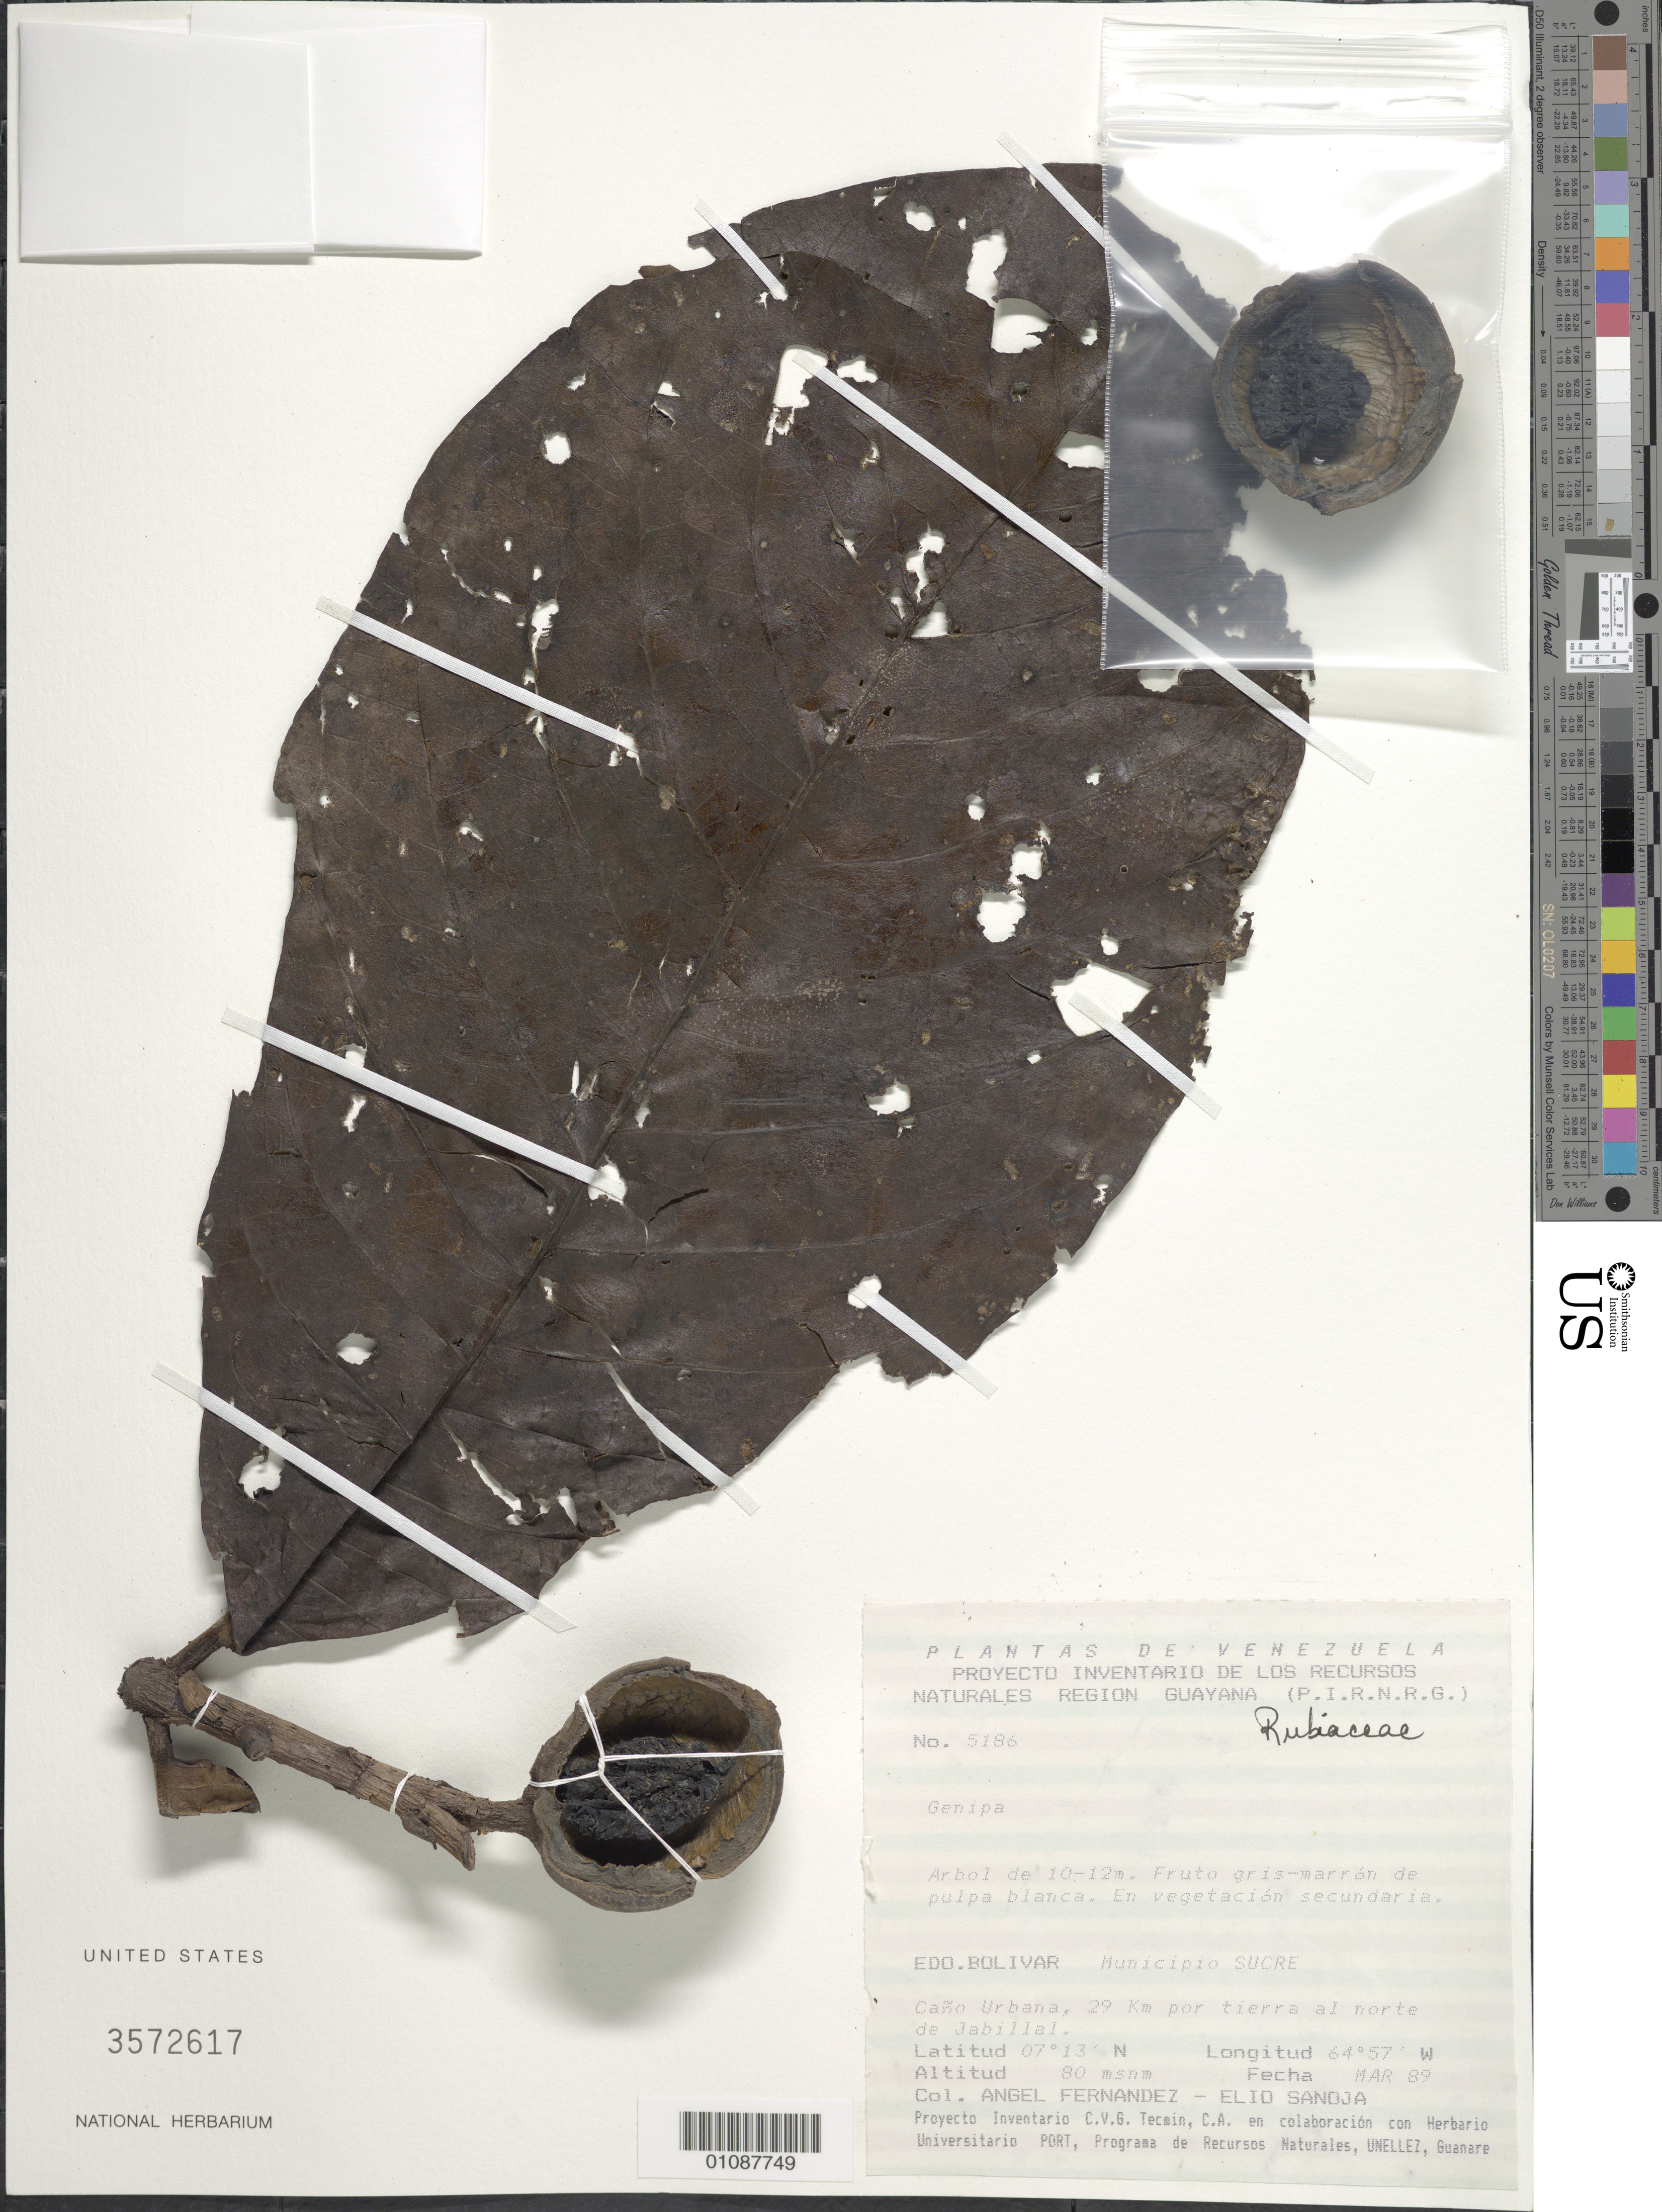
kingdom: Plantae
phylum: Tracheophyta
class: Magnoliopsida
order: Gentianales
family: Rubiaceae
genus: Genipa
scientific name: Genipa sp.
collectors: A. Fernández & E. Sanoja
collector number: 5186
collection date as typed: Mar-89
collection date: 1989-03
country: Venezuela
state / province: Bolívar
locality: Cano Urbana, 29 km por tierra al norte de Jabillal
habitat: Vegetacion secundaria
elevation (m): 80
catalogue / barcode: US 3572617